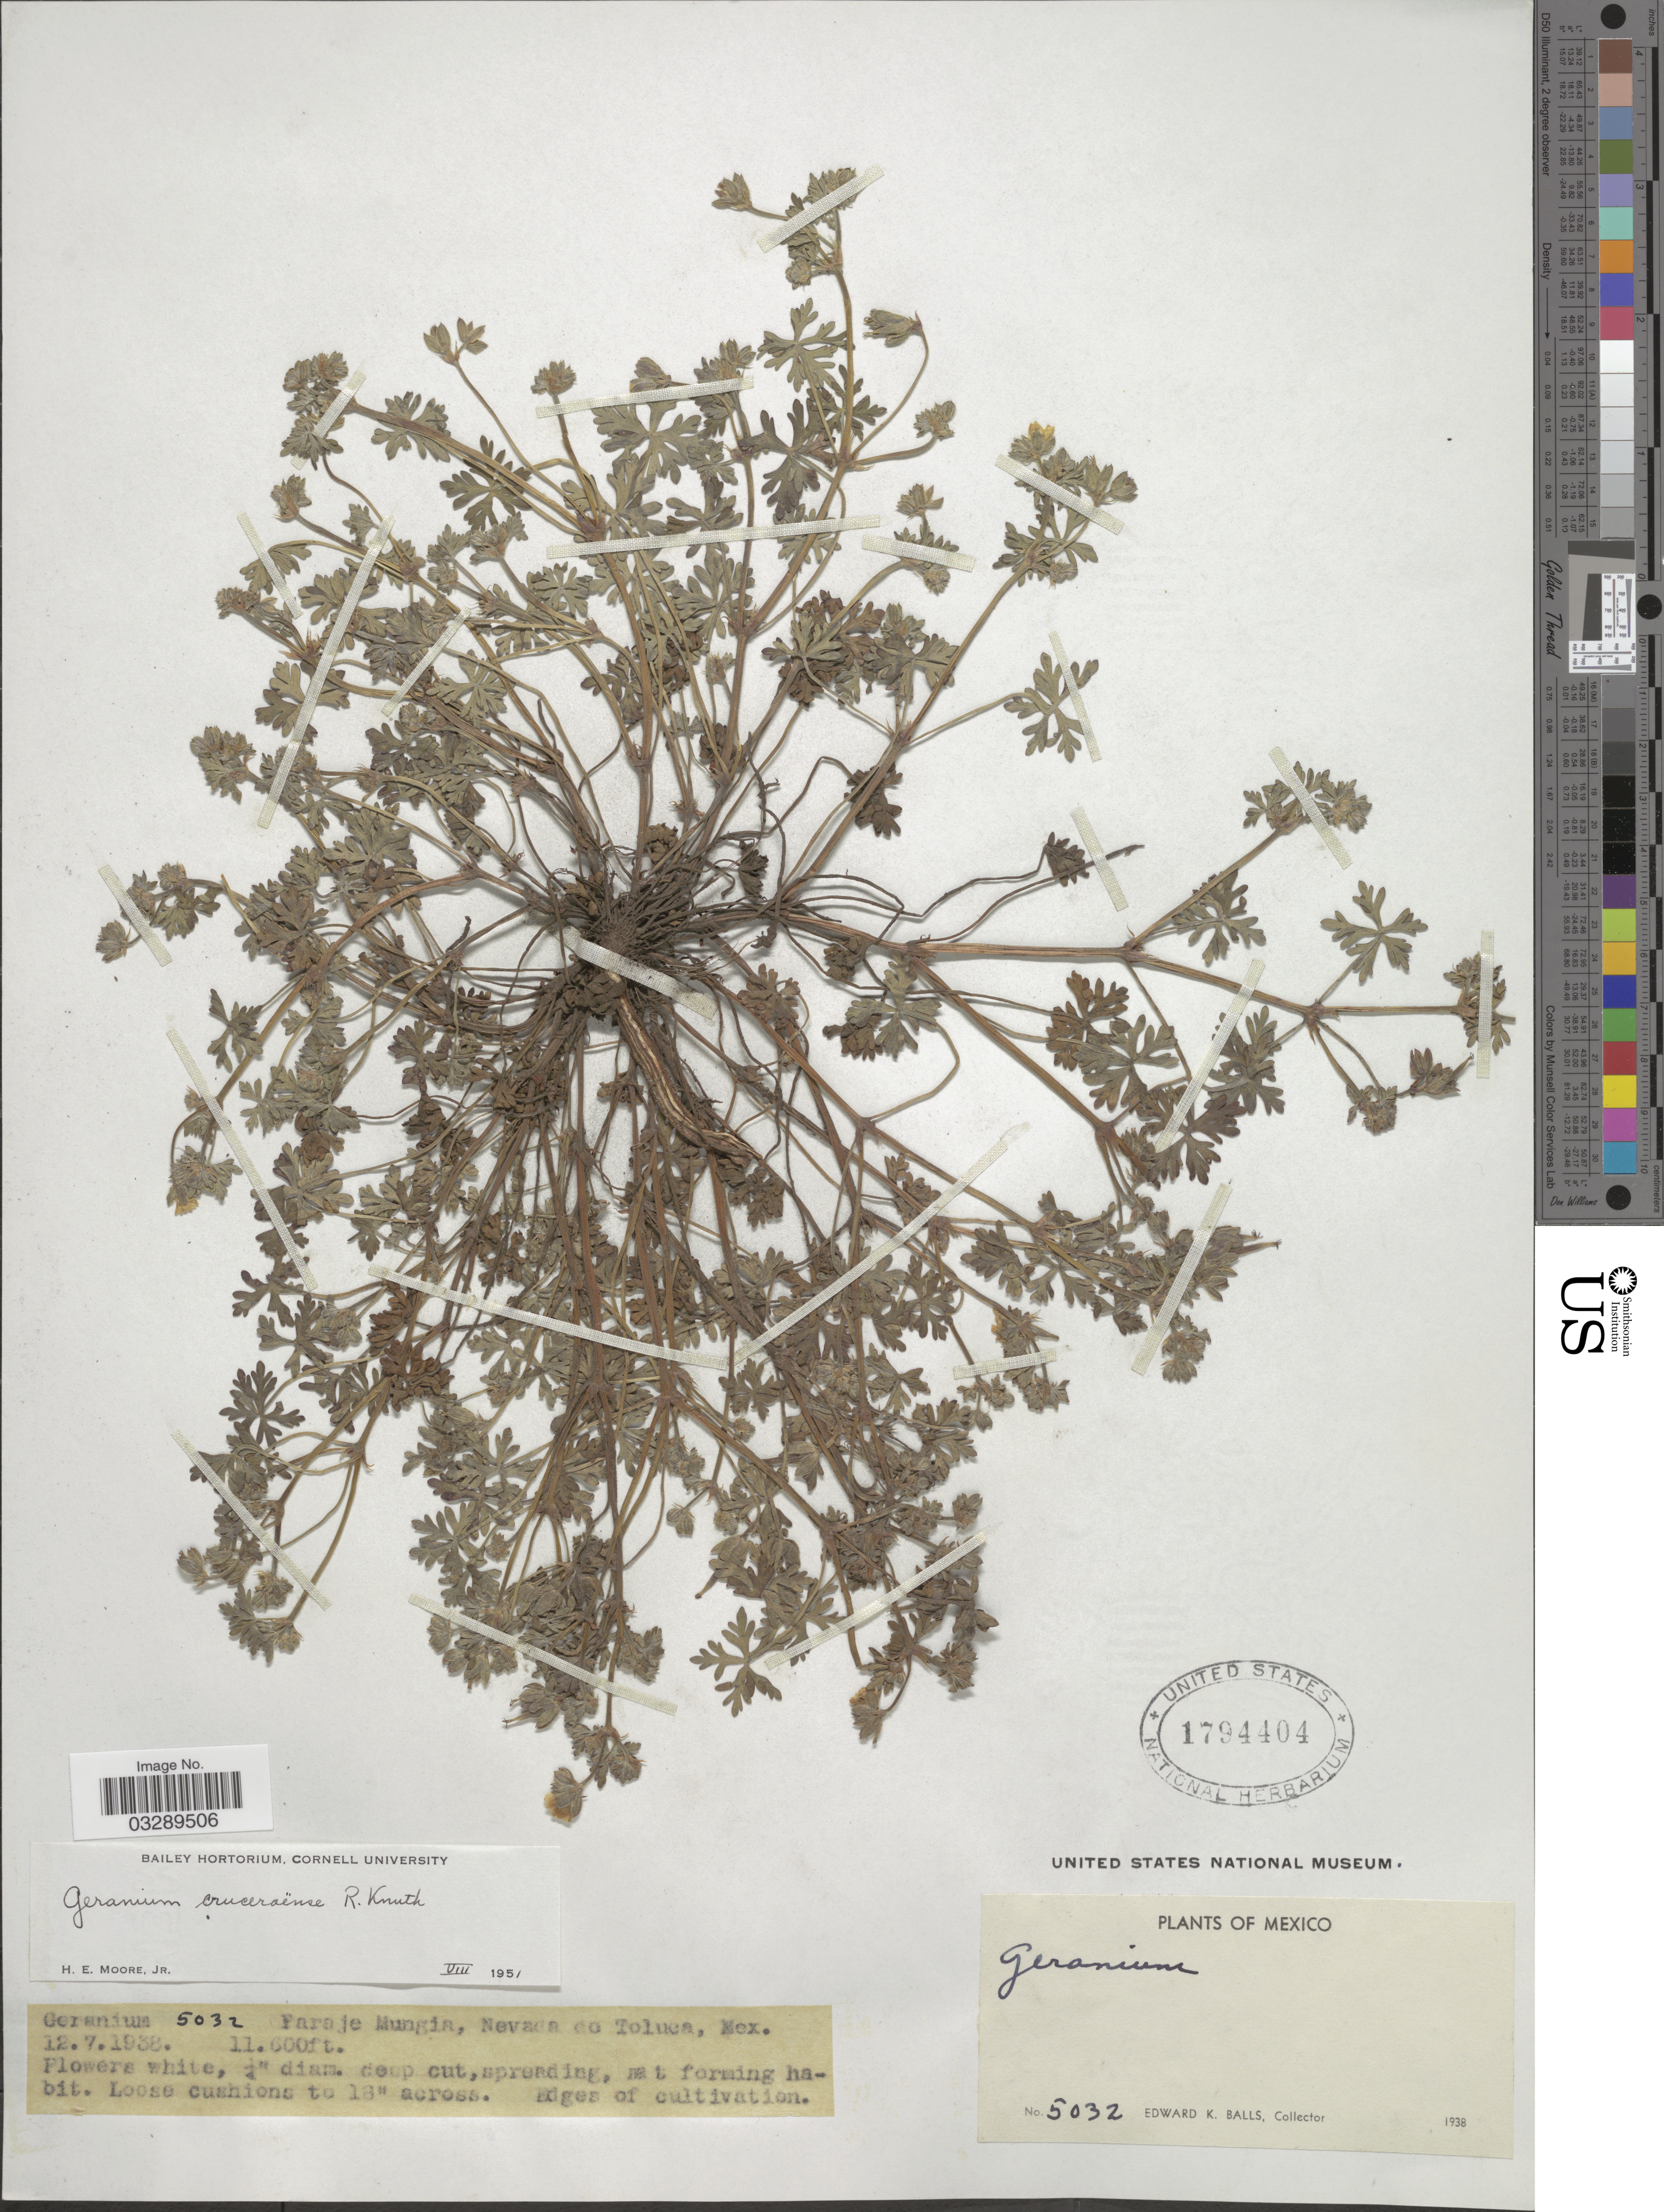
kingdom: Plantae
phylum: Tracheophyta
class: Magnoliopsida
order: Geraniales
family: Geraniaceae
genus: Geranium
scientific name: Geranium cruceroense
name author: R. Knuth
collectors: E. K. Balls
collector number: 5032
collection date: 1938-07-12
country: Mexico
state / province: México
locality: Faraje Mungia, Nevada do Toluca, Mex.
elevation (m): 3536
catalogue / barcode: US 1794404